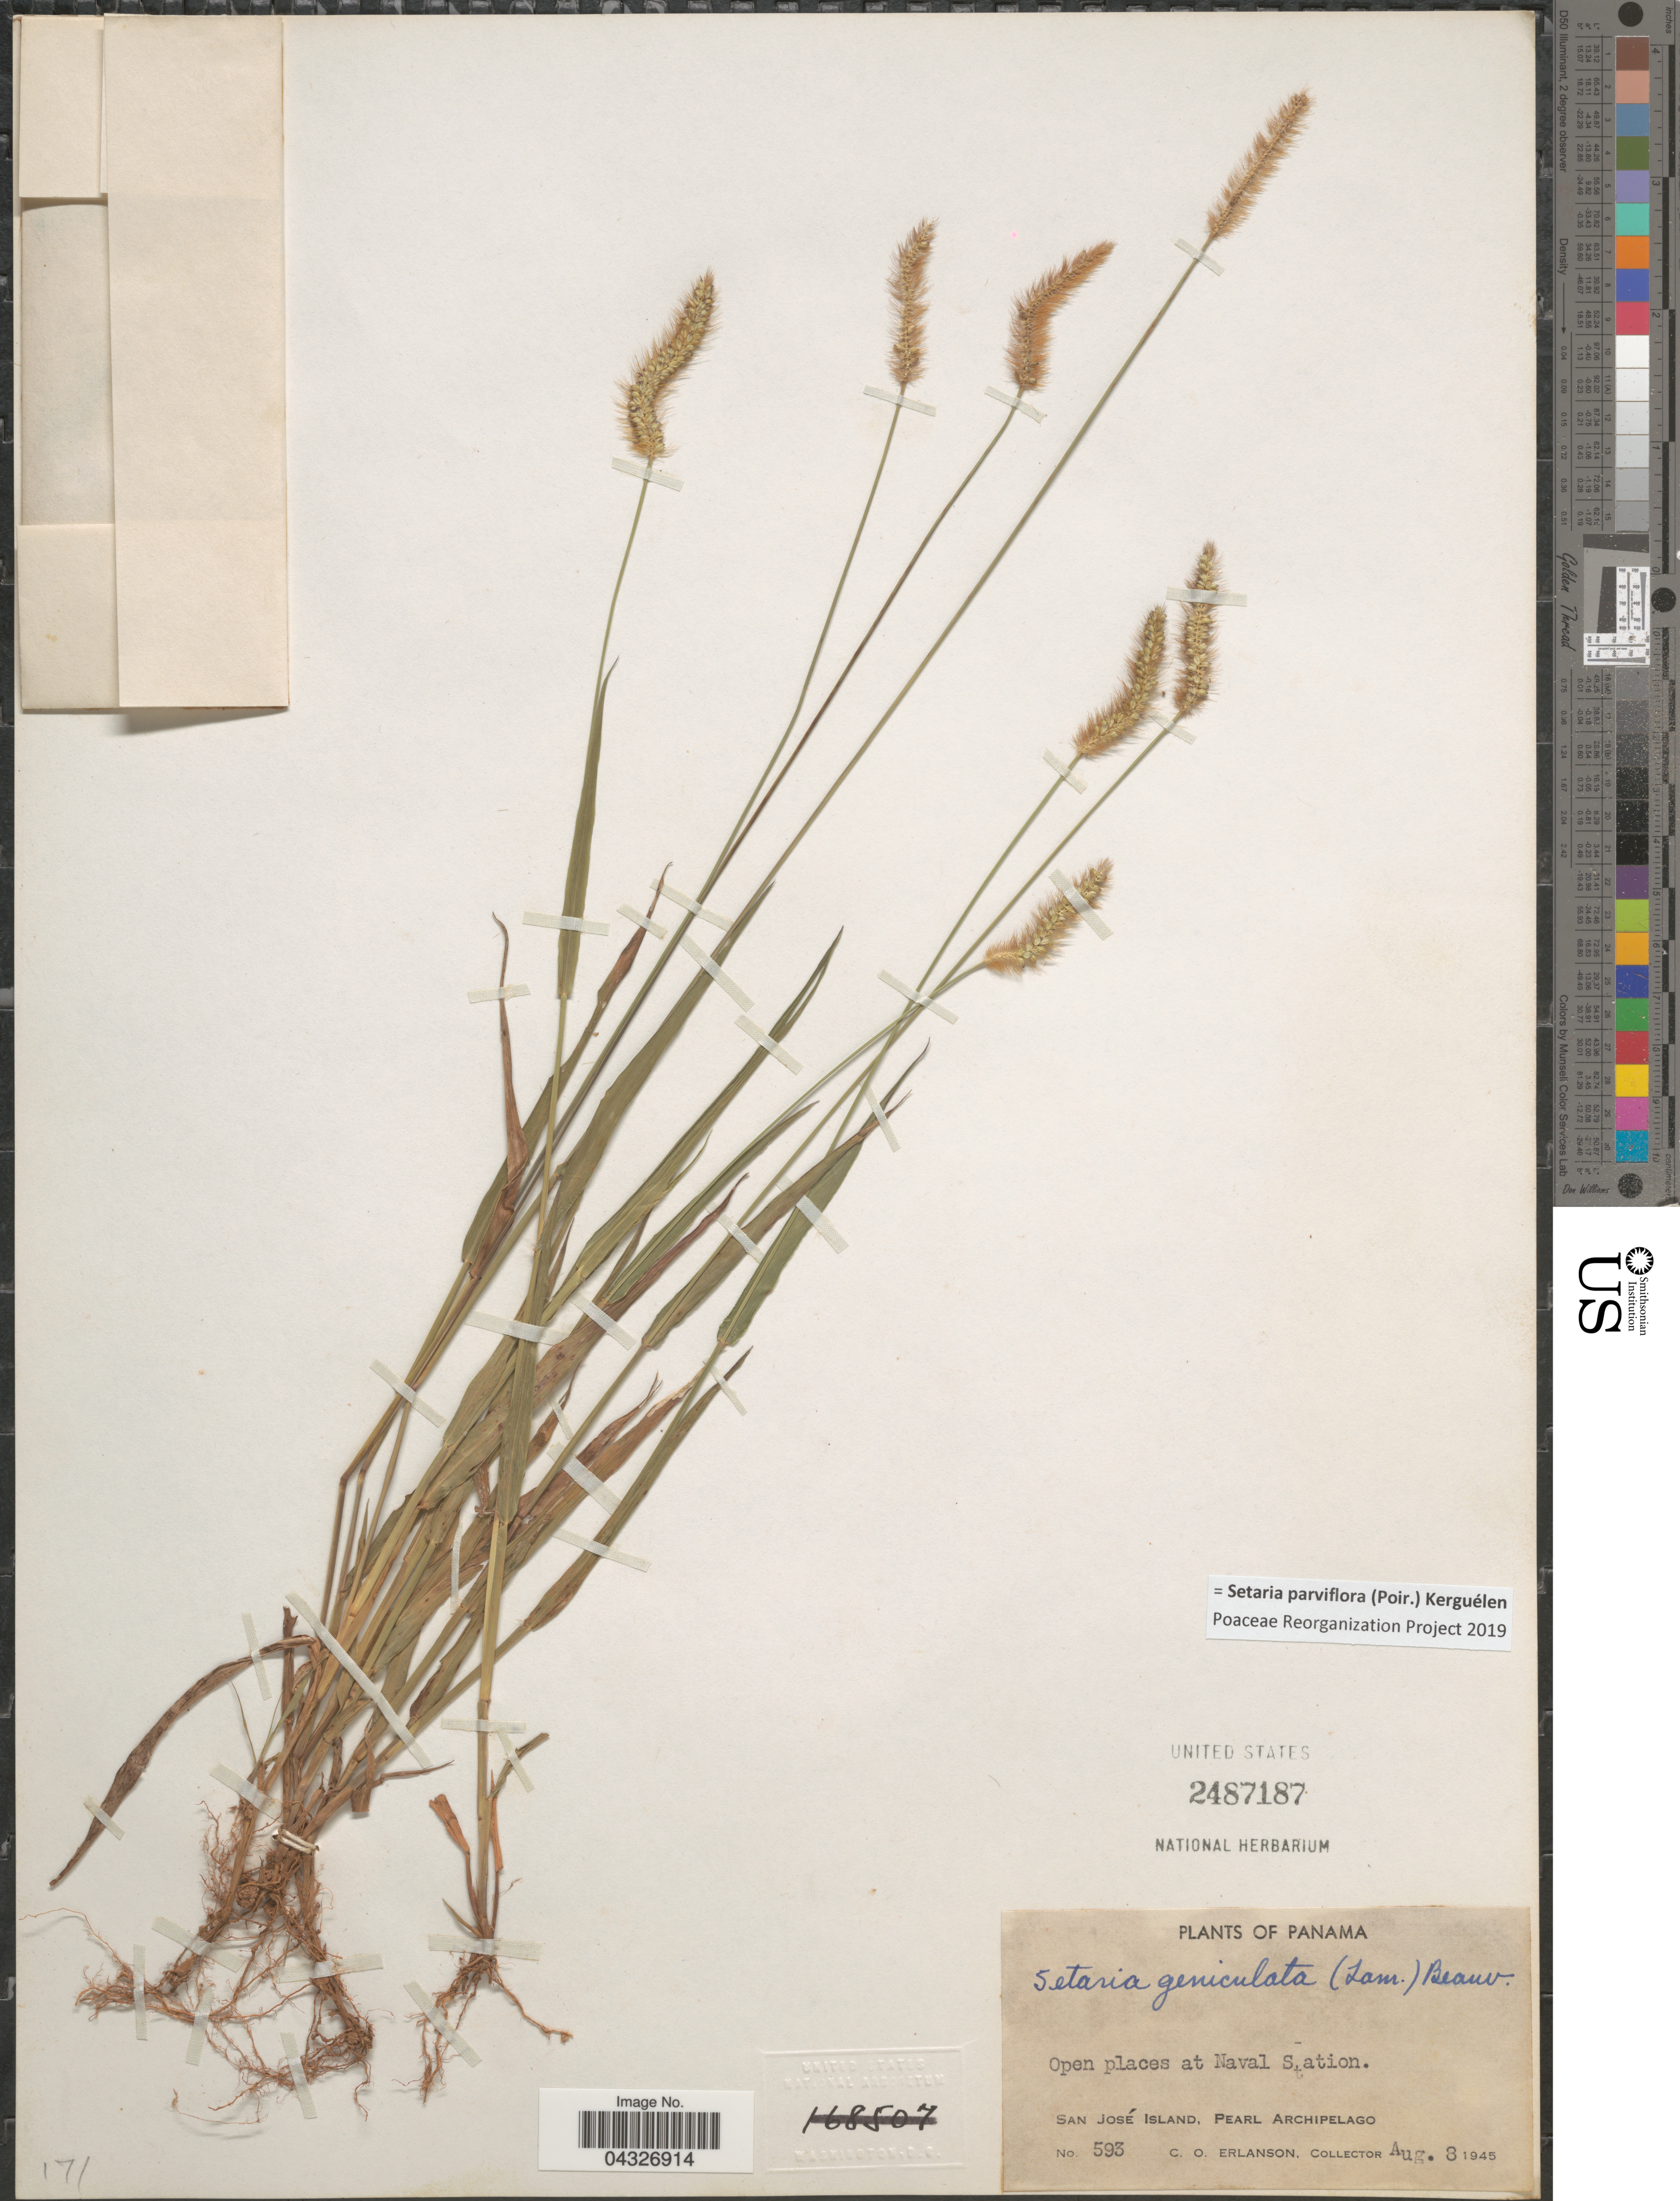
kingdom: Plantae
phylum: Tracheophyta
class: Liliopsida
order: Poales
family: Poaceae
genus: Setaria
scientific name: Setaria parviflora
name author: (Poir.) Kerguélen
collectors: C. O. Erlanson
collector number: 593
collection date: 1945-08-08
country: Panama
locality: Open places at Naval Station. San José Island, Pearl Archipelago.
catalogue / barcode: US 2487187